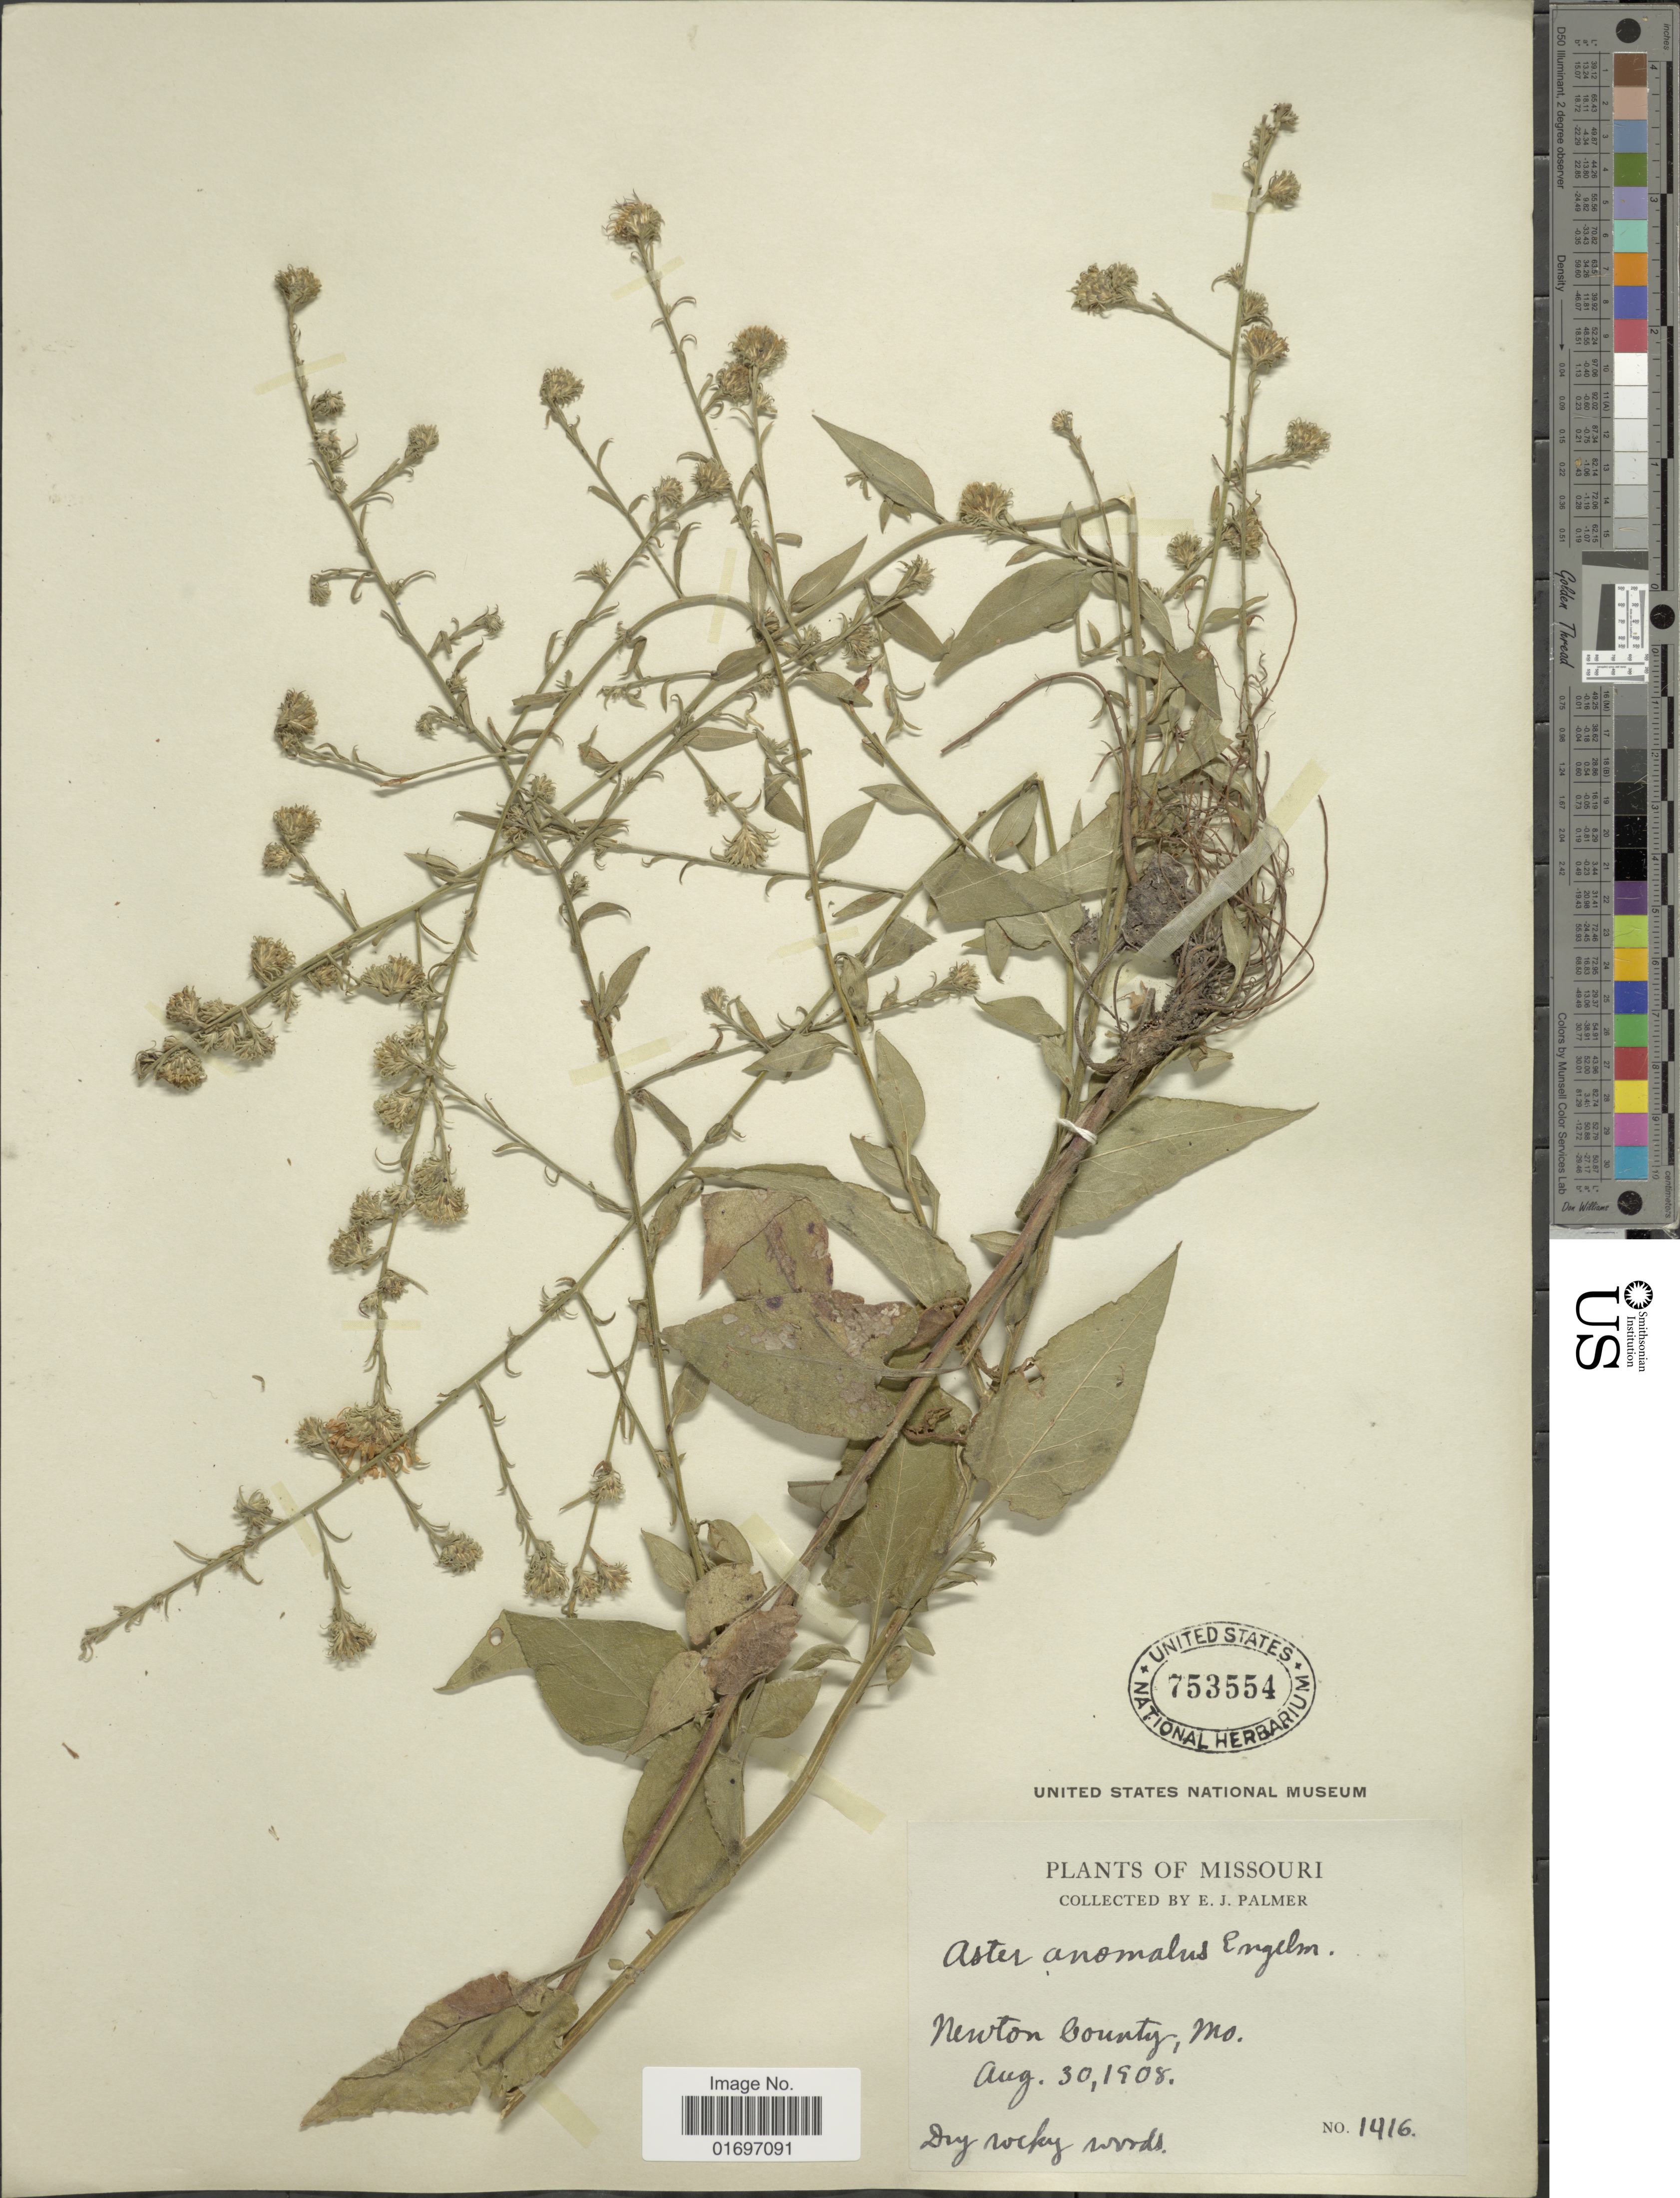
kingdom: Plantae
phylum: Tracheophyta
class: Magnoliopsida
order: Asterales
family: Asteraceae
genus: Symphyotrichum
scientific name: Symphyotrichum anomalum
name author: (Engelm.) G.L. Nesom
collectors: E. J. Palmer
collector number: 1416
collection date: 1908-08-30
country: United States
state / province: Missouri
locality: Missouri. Newton County, Mo.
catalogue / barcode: US 753554